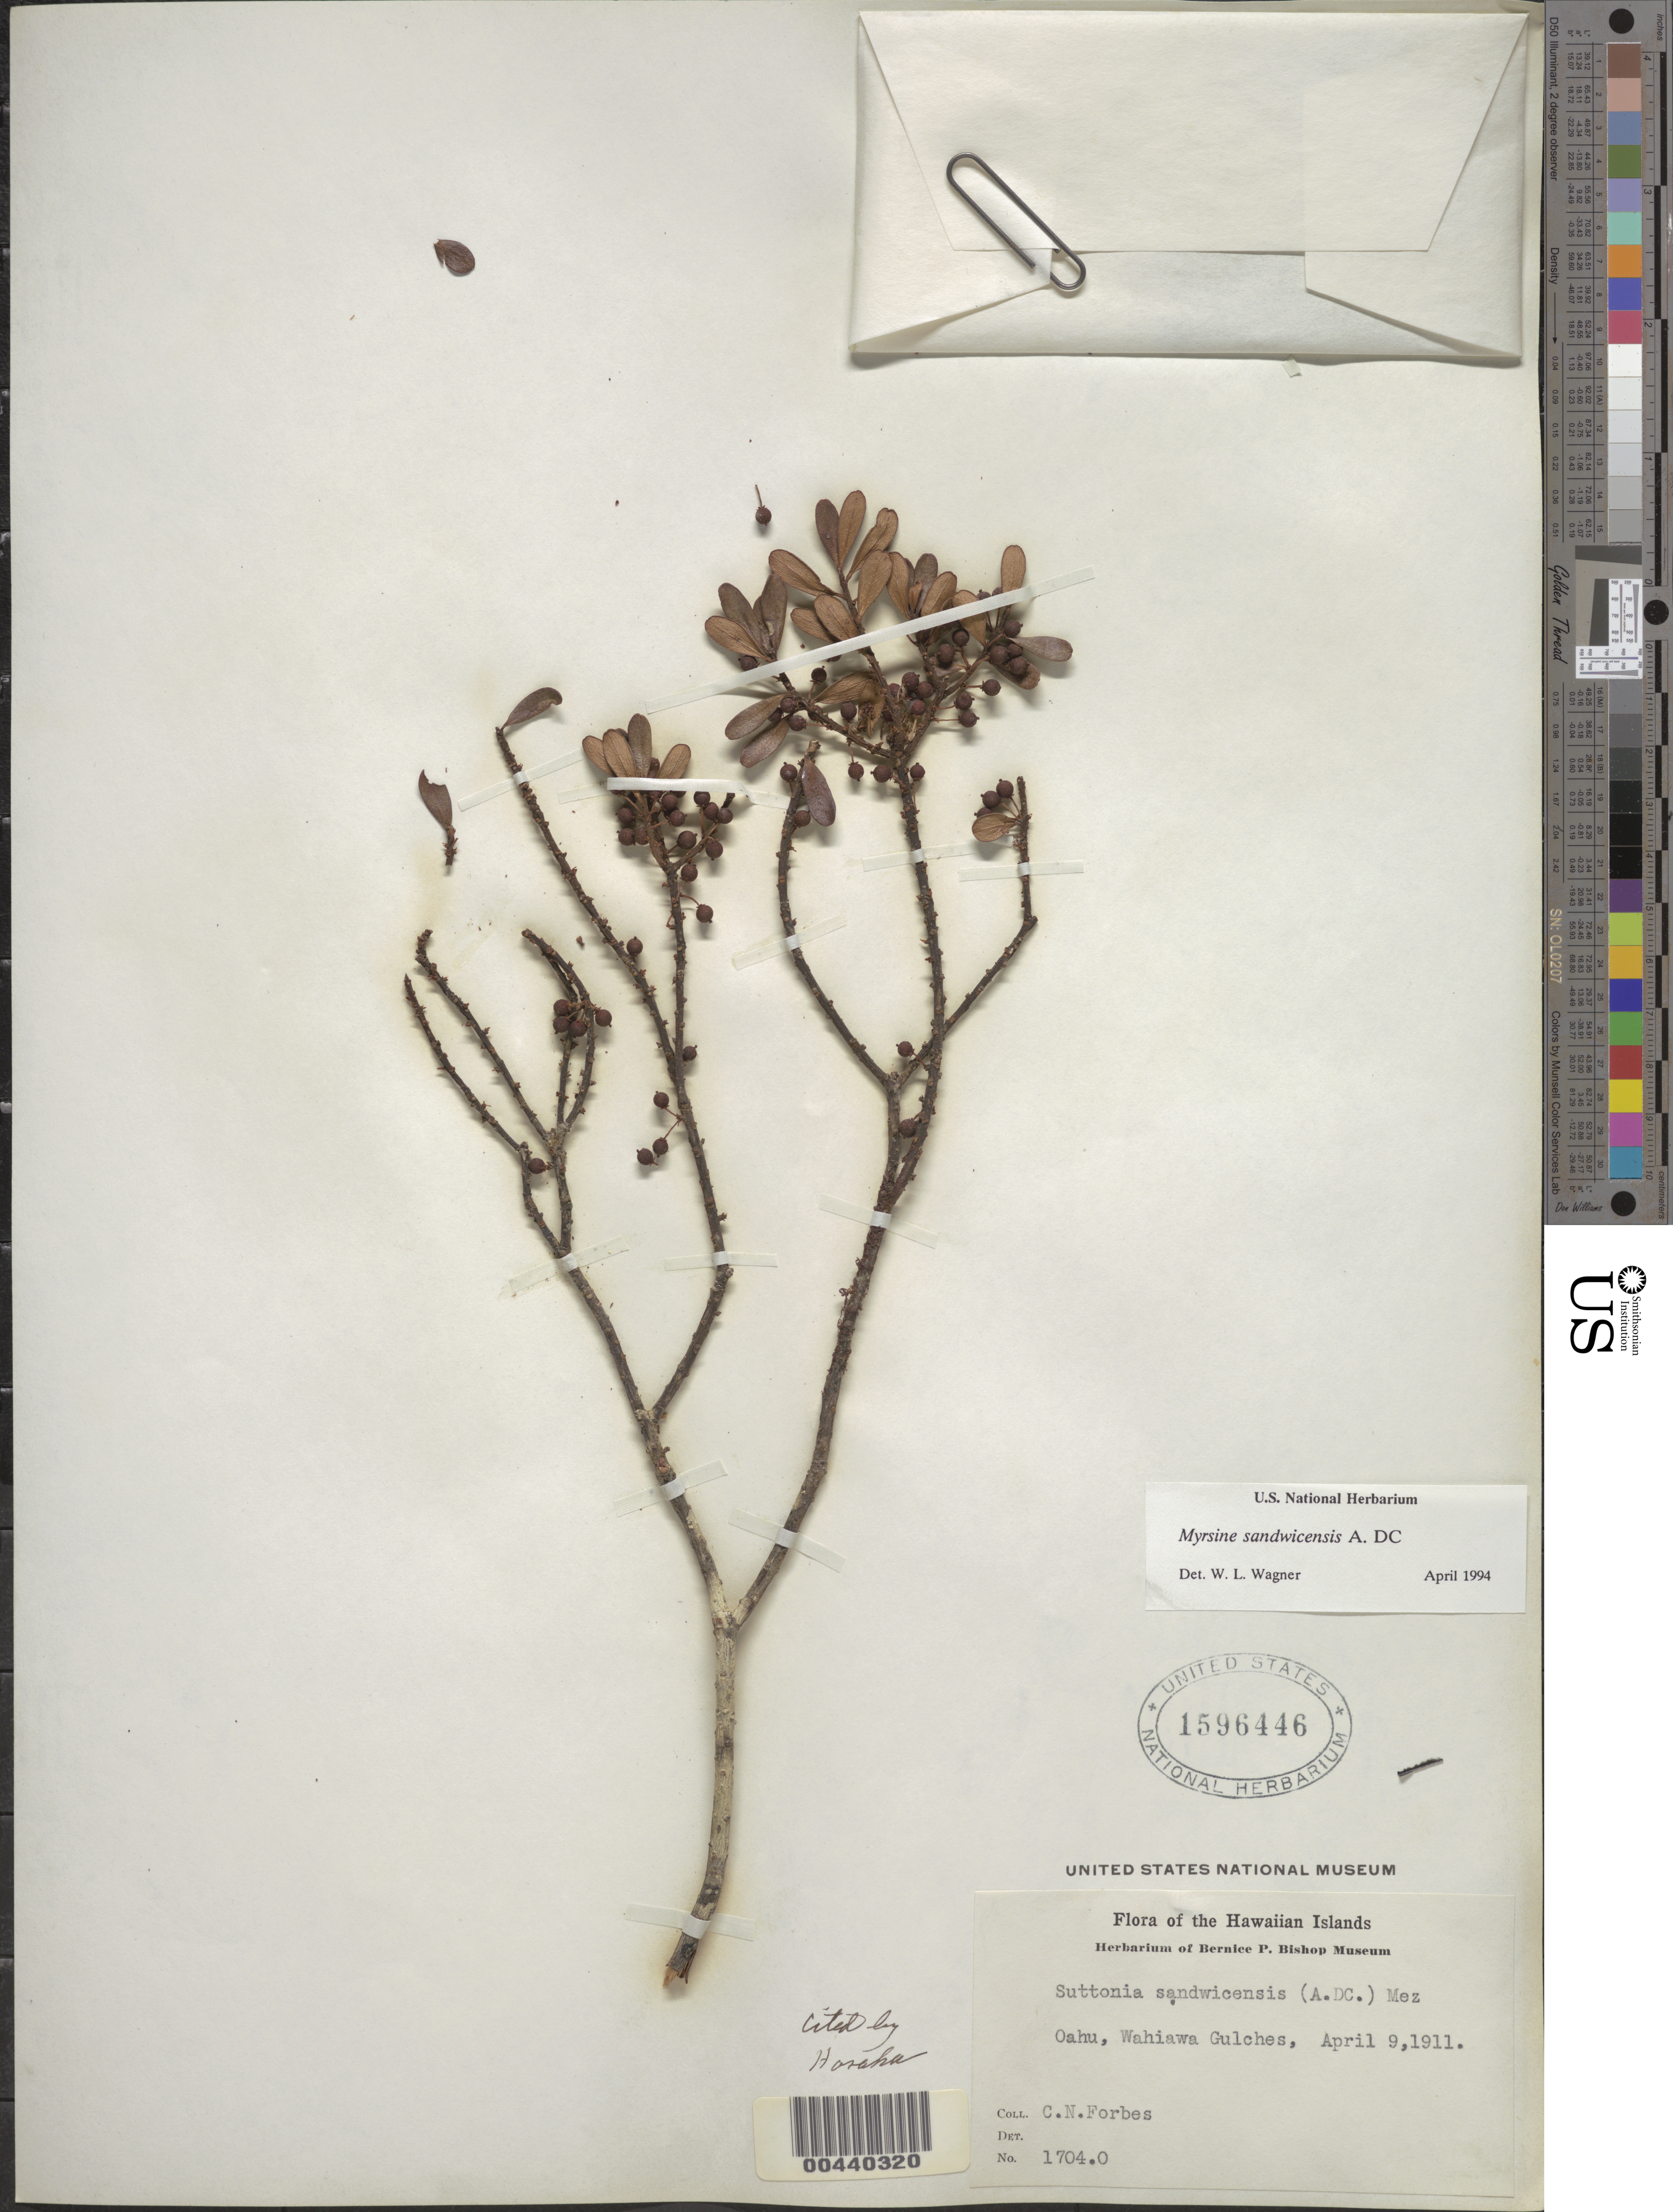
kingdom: Plantae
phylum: Tracheophyta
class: Magnoliopsida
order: Ericales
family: Primulaceae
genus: Myrsine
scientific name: Myrsine sandwicensis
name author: A. DC.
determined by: Wagner, W. L., (BOT), Smithsonian Institution - National Museum of Natural History (UNITED STATES)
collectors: C. N. Forbes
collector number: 1704.O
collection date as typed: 9 Apr 1911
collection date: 1911-04-09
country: United States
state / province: Hawaii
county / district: Honolulu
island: Oahu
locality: Wahiawa Gulches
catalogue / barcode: US 1596446